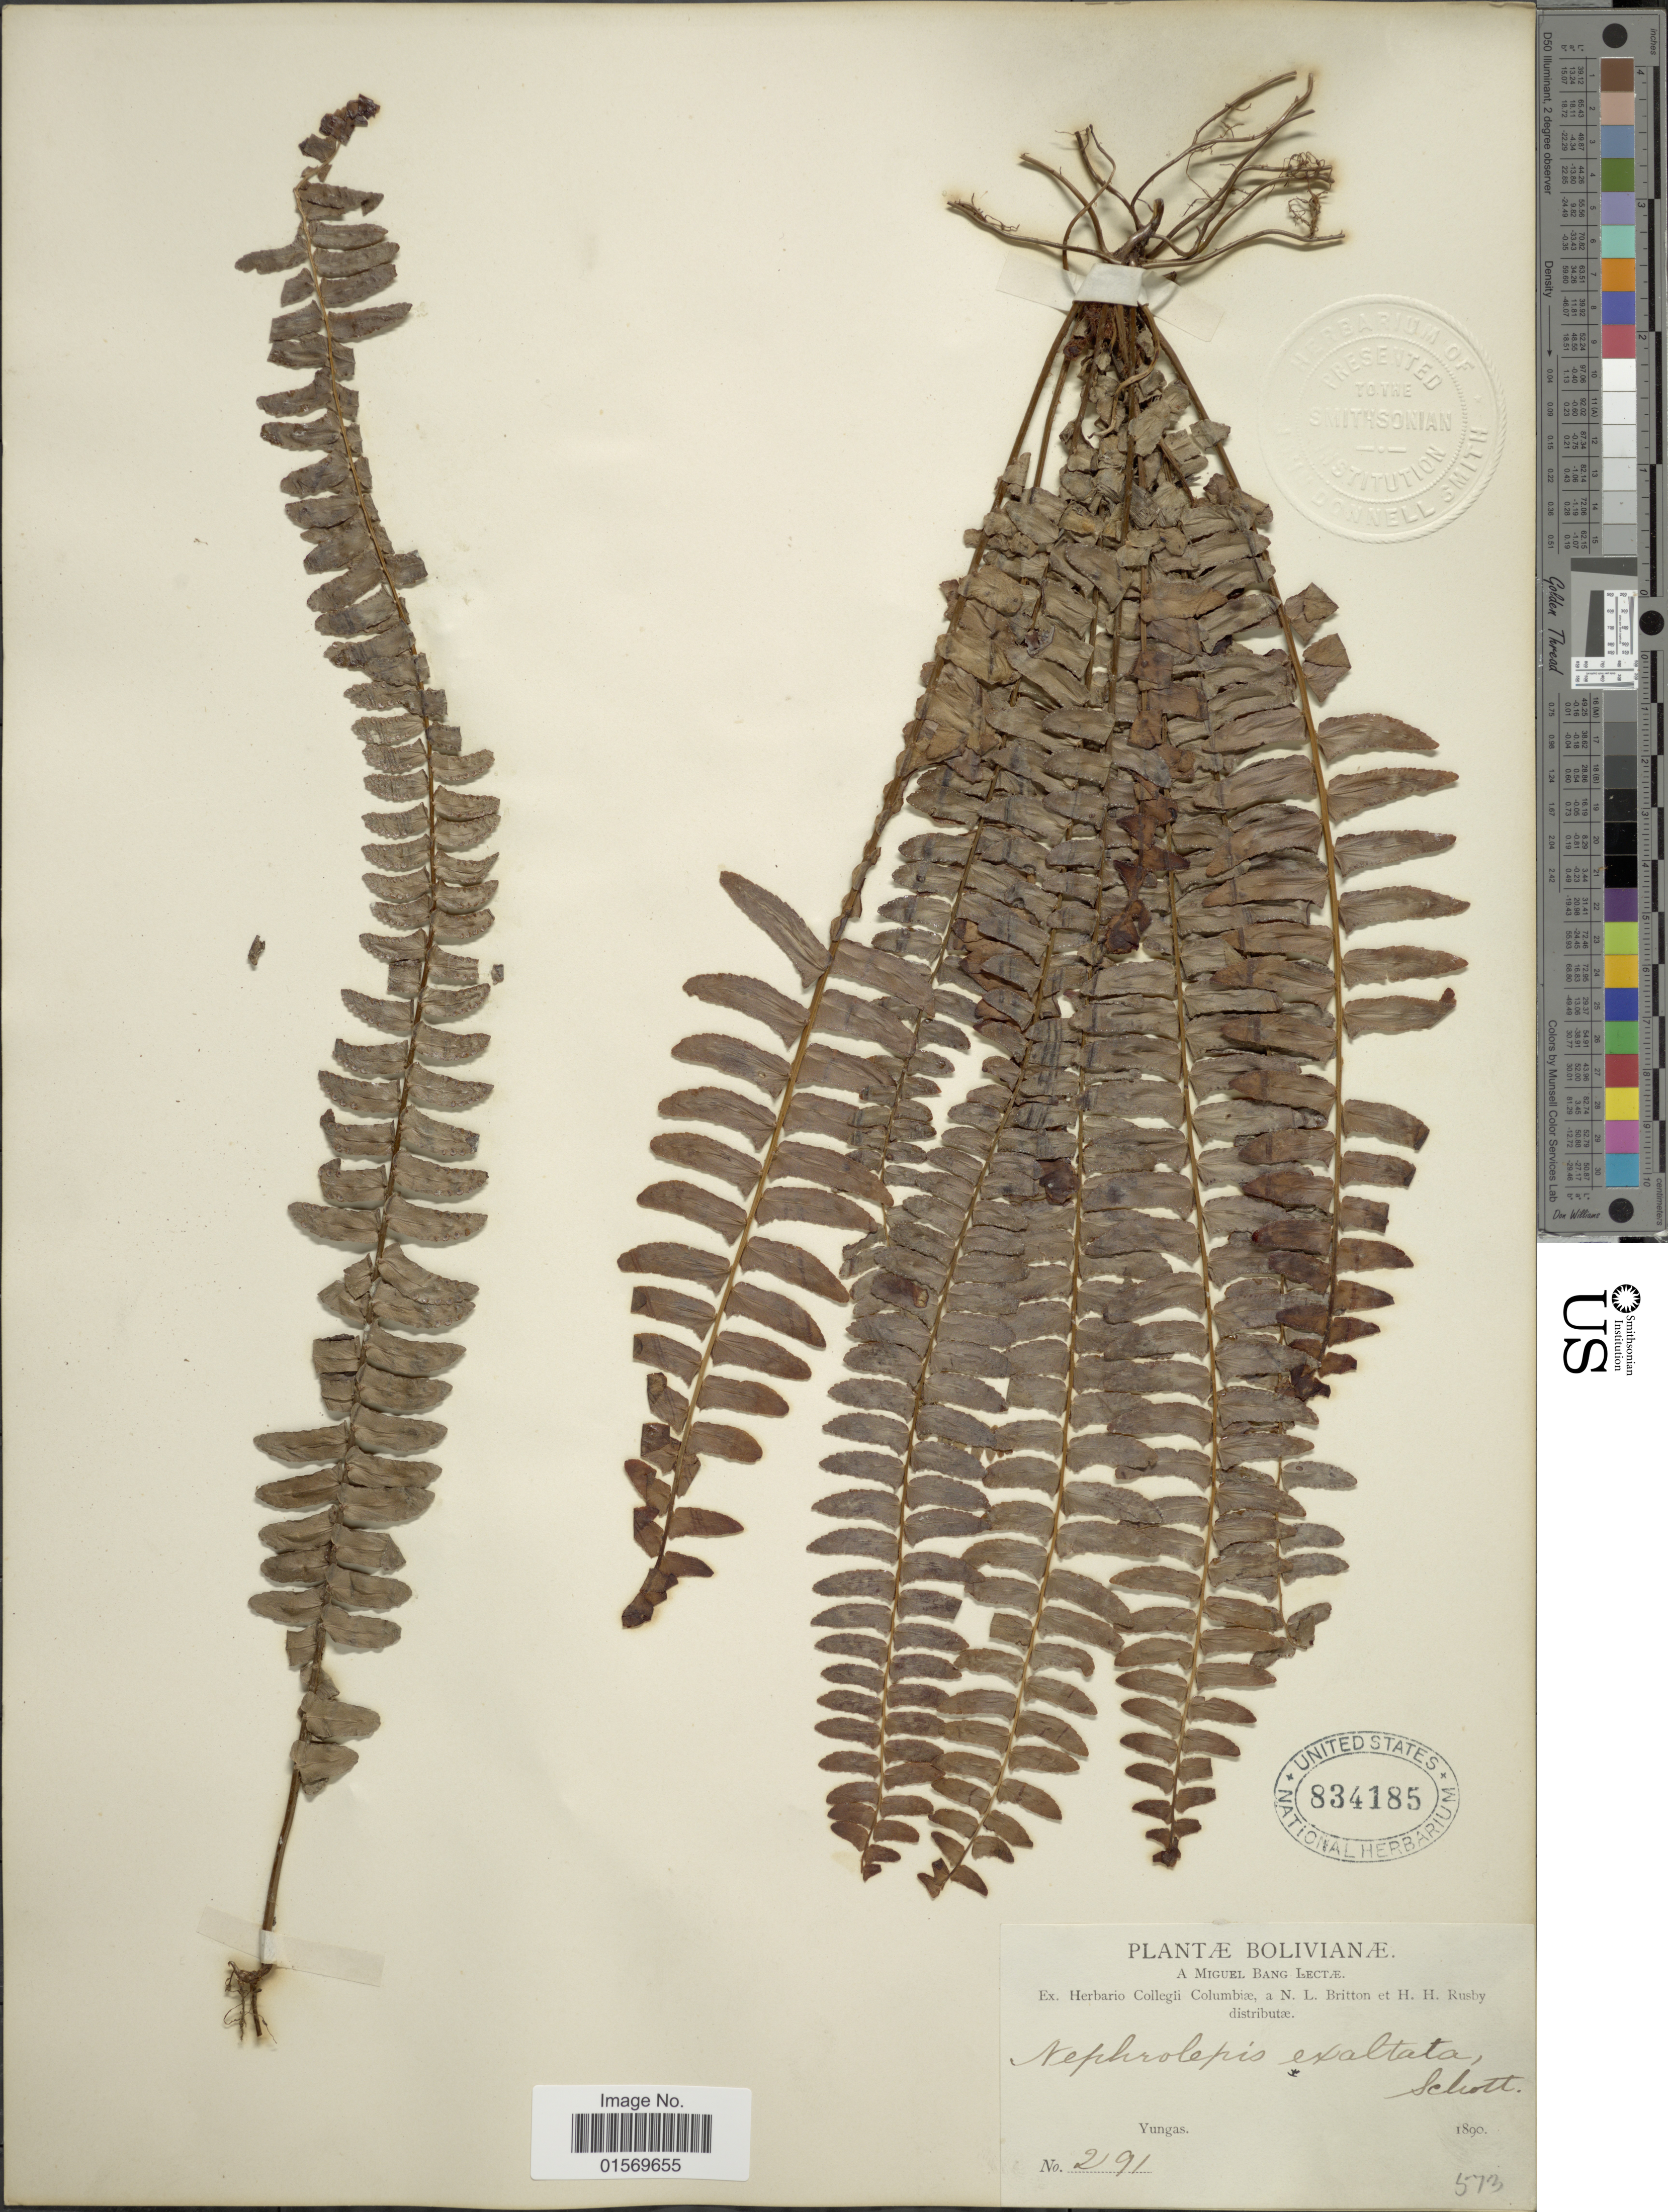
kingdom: Plantae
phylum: Tracheophyta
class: Polypodiopsida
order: Polypodiales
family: Nephrolepidaceae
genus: Nephrolepis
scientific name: Nephrolepis cordifolia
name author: (L.) C. Presl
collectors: M. Bang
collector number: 291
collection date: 1890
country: Bolivia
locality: Yungas.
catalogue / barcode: US 834185